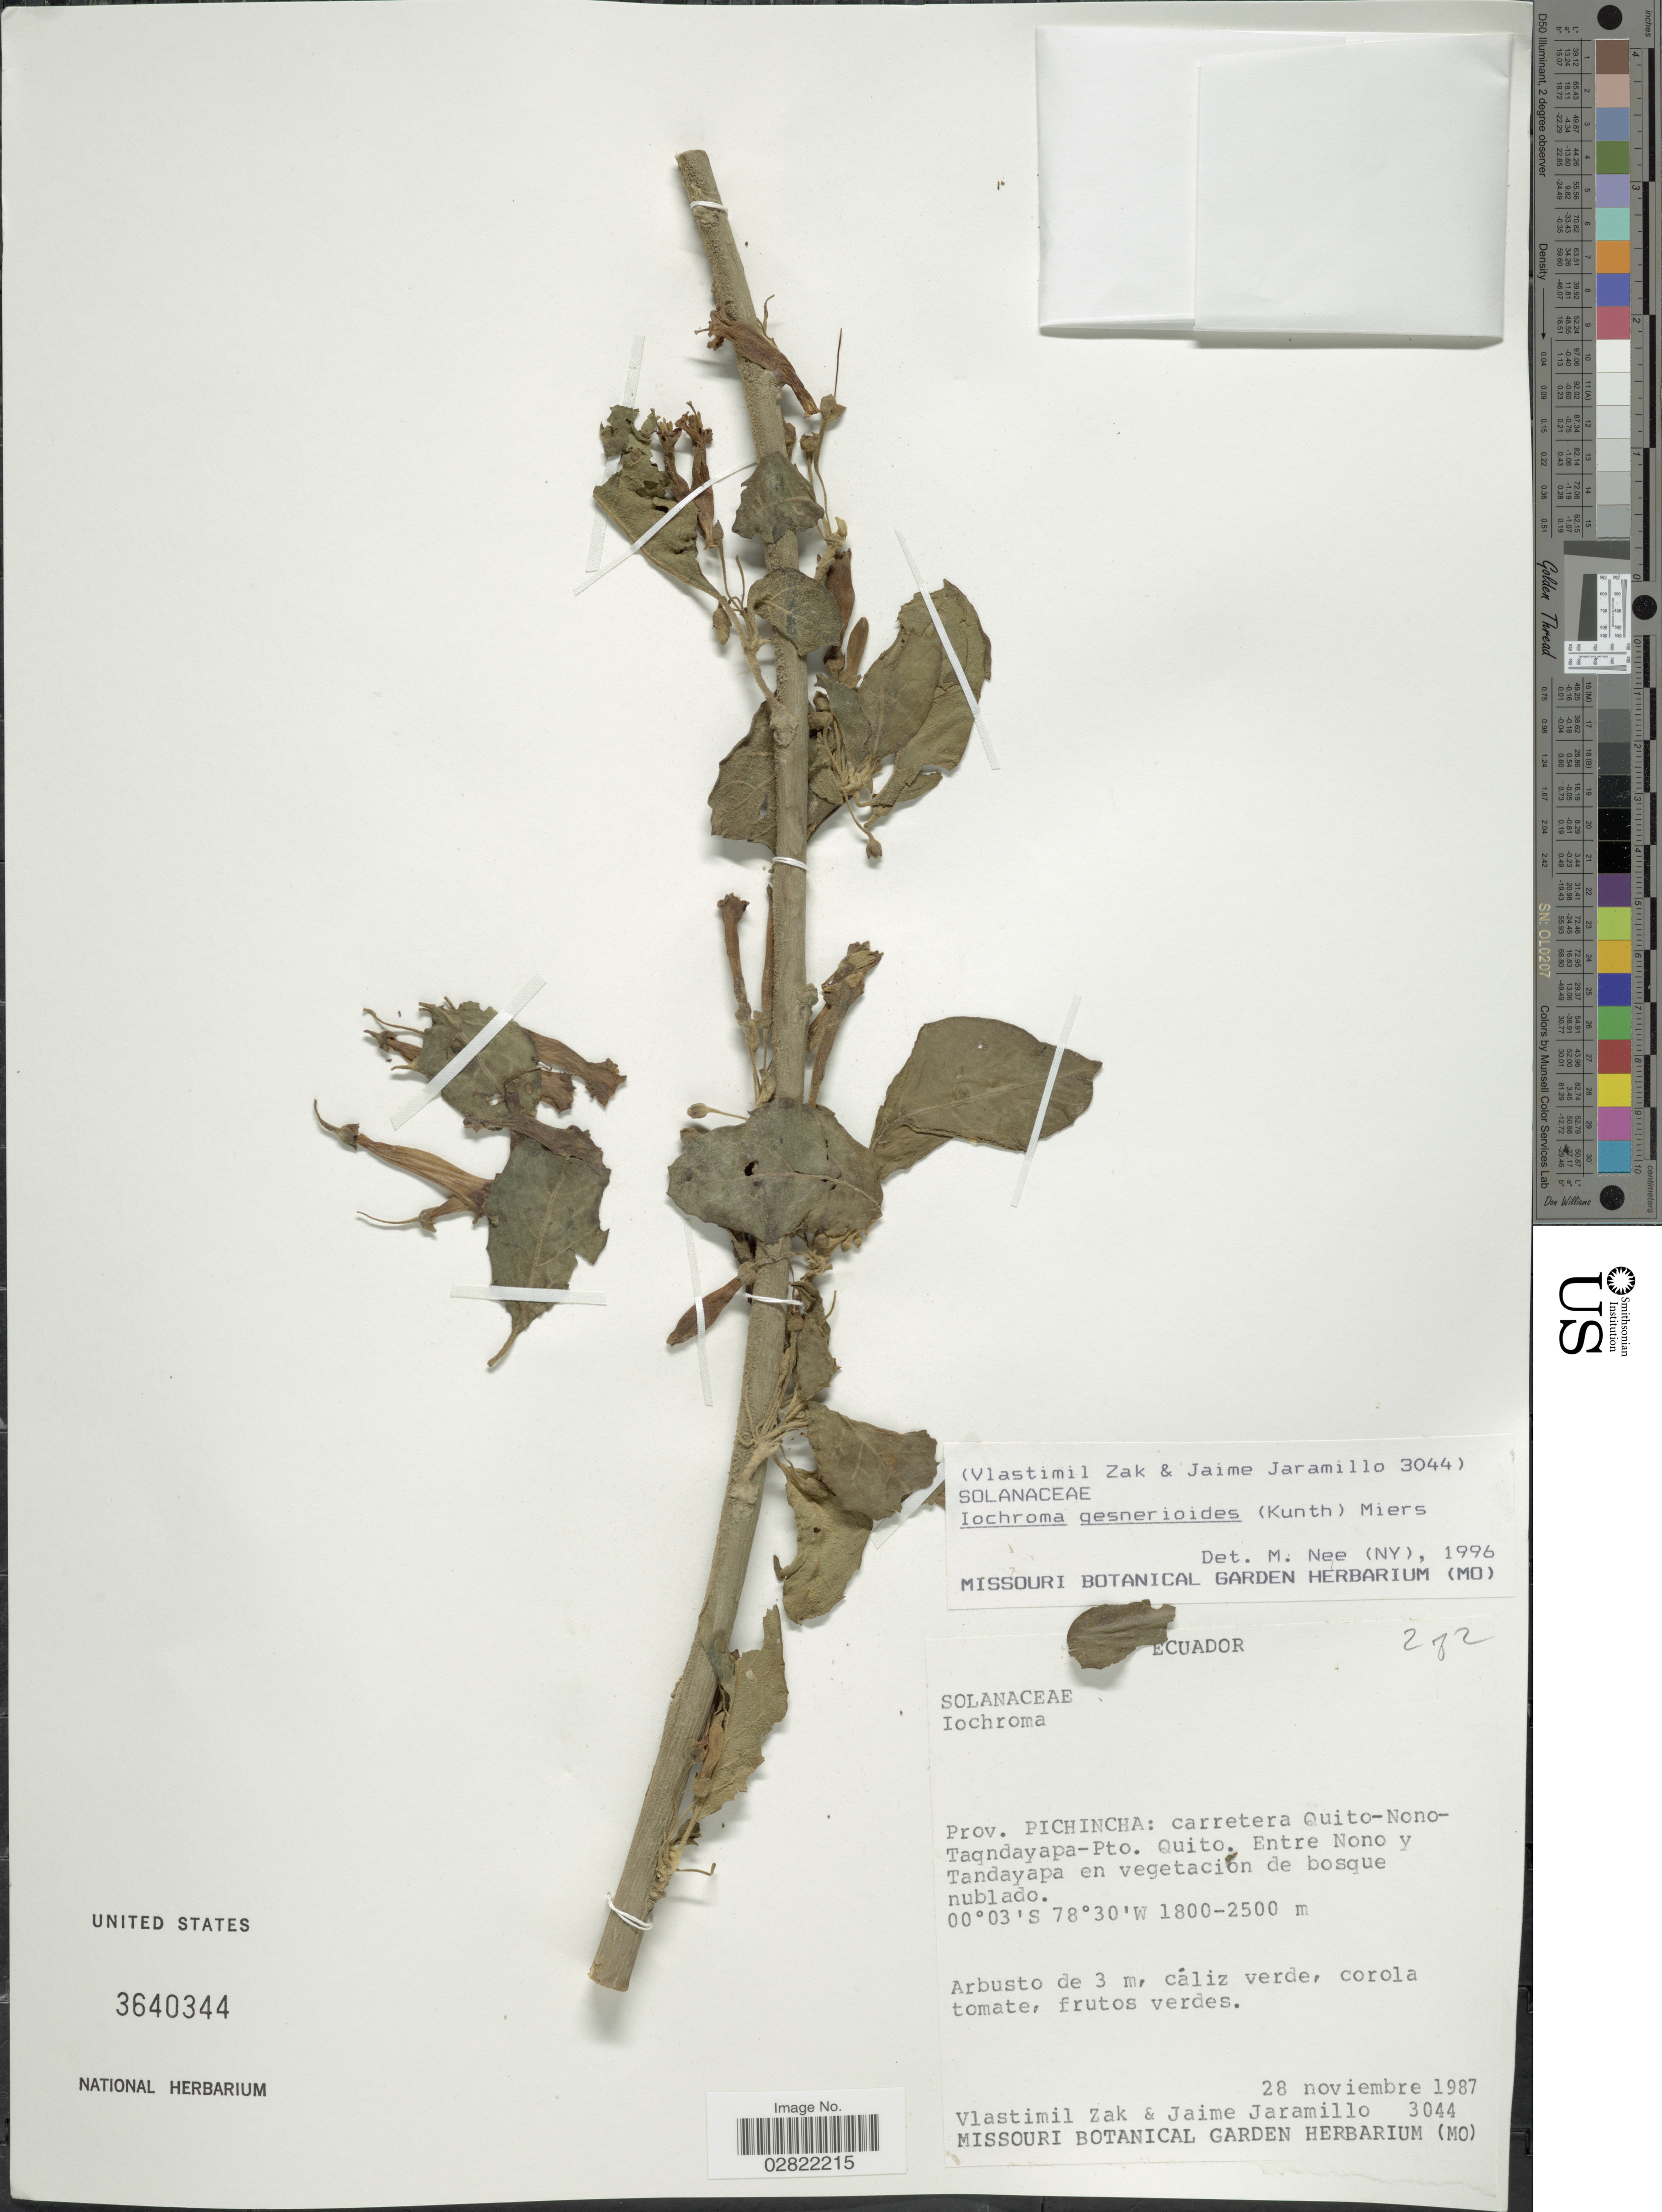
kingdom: Plantae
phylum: Tracheophyta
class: Magnoliopsida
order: Solanales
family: Solanaceae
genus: Iochroma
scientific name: Iochroma gesnerioides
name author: (Kunth) Miers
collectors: V. Zak & J. Jaramillo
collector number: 3044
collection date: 1987-11-28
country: Ecuador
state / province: Pichincha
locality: Prov. Pichincha: Carretera Quito-Nono-Taqndayapa-Pto. Quito, Entr Nono y Tandayapa.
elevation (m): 1800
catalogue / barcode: US 3640344